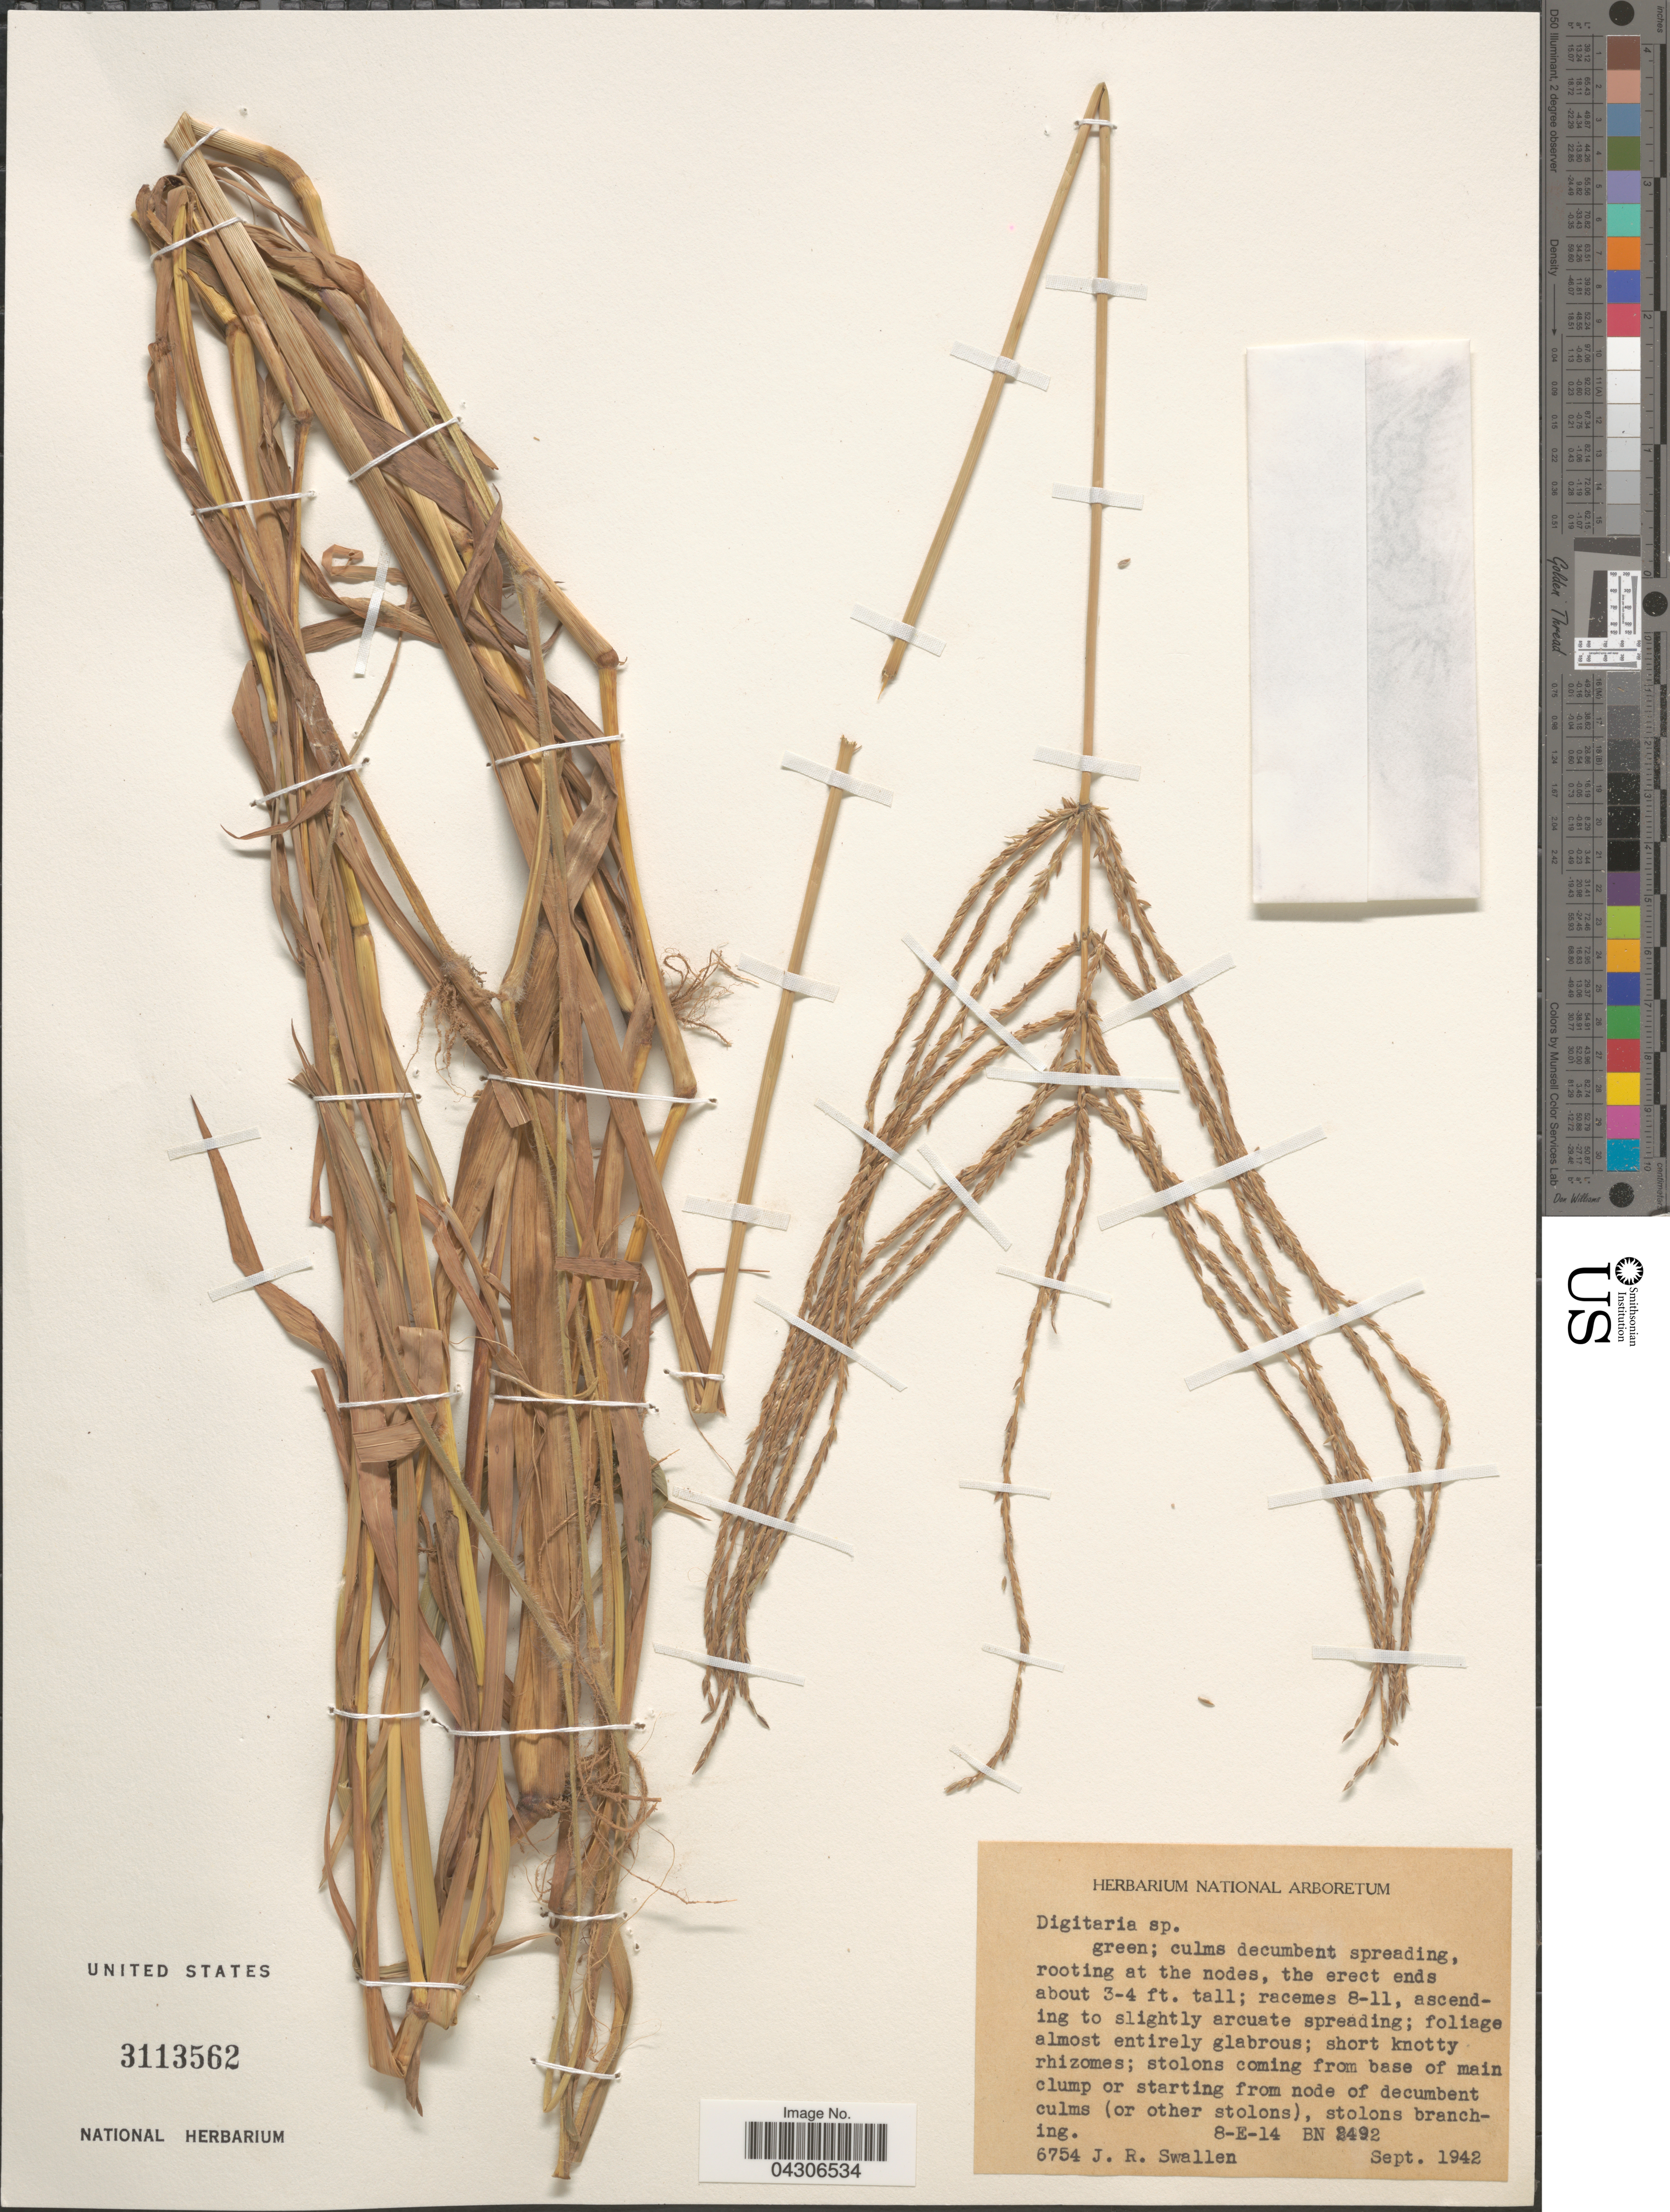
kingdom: Plantae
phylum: Tracheophyta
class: Liliopsida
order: Poales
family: Poaceae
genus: Digitaria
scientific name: Digitaria sp.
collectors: J. R. Swallen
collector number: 6754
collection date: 1942-09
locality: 8-E-14 BN 2492.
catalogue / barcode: US 3113562